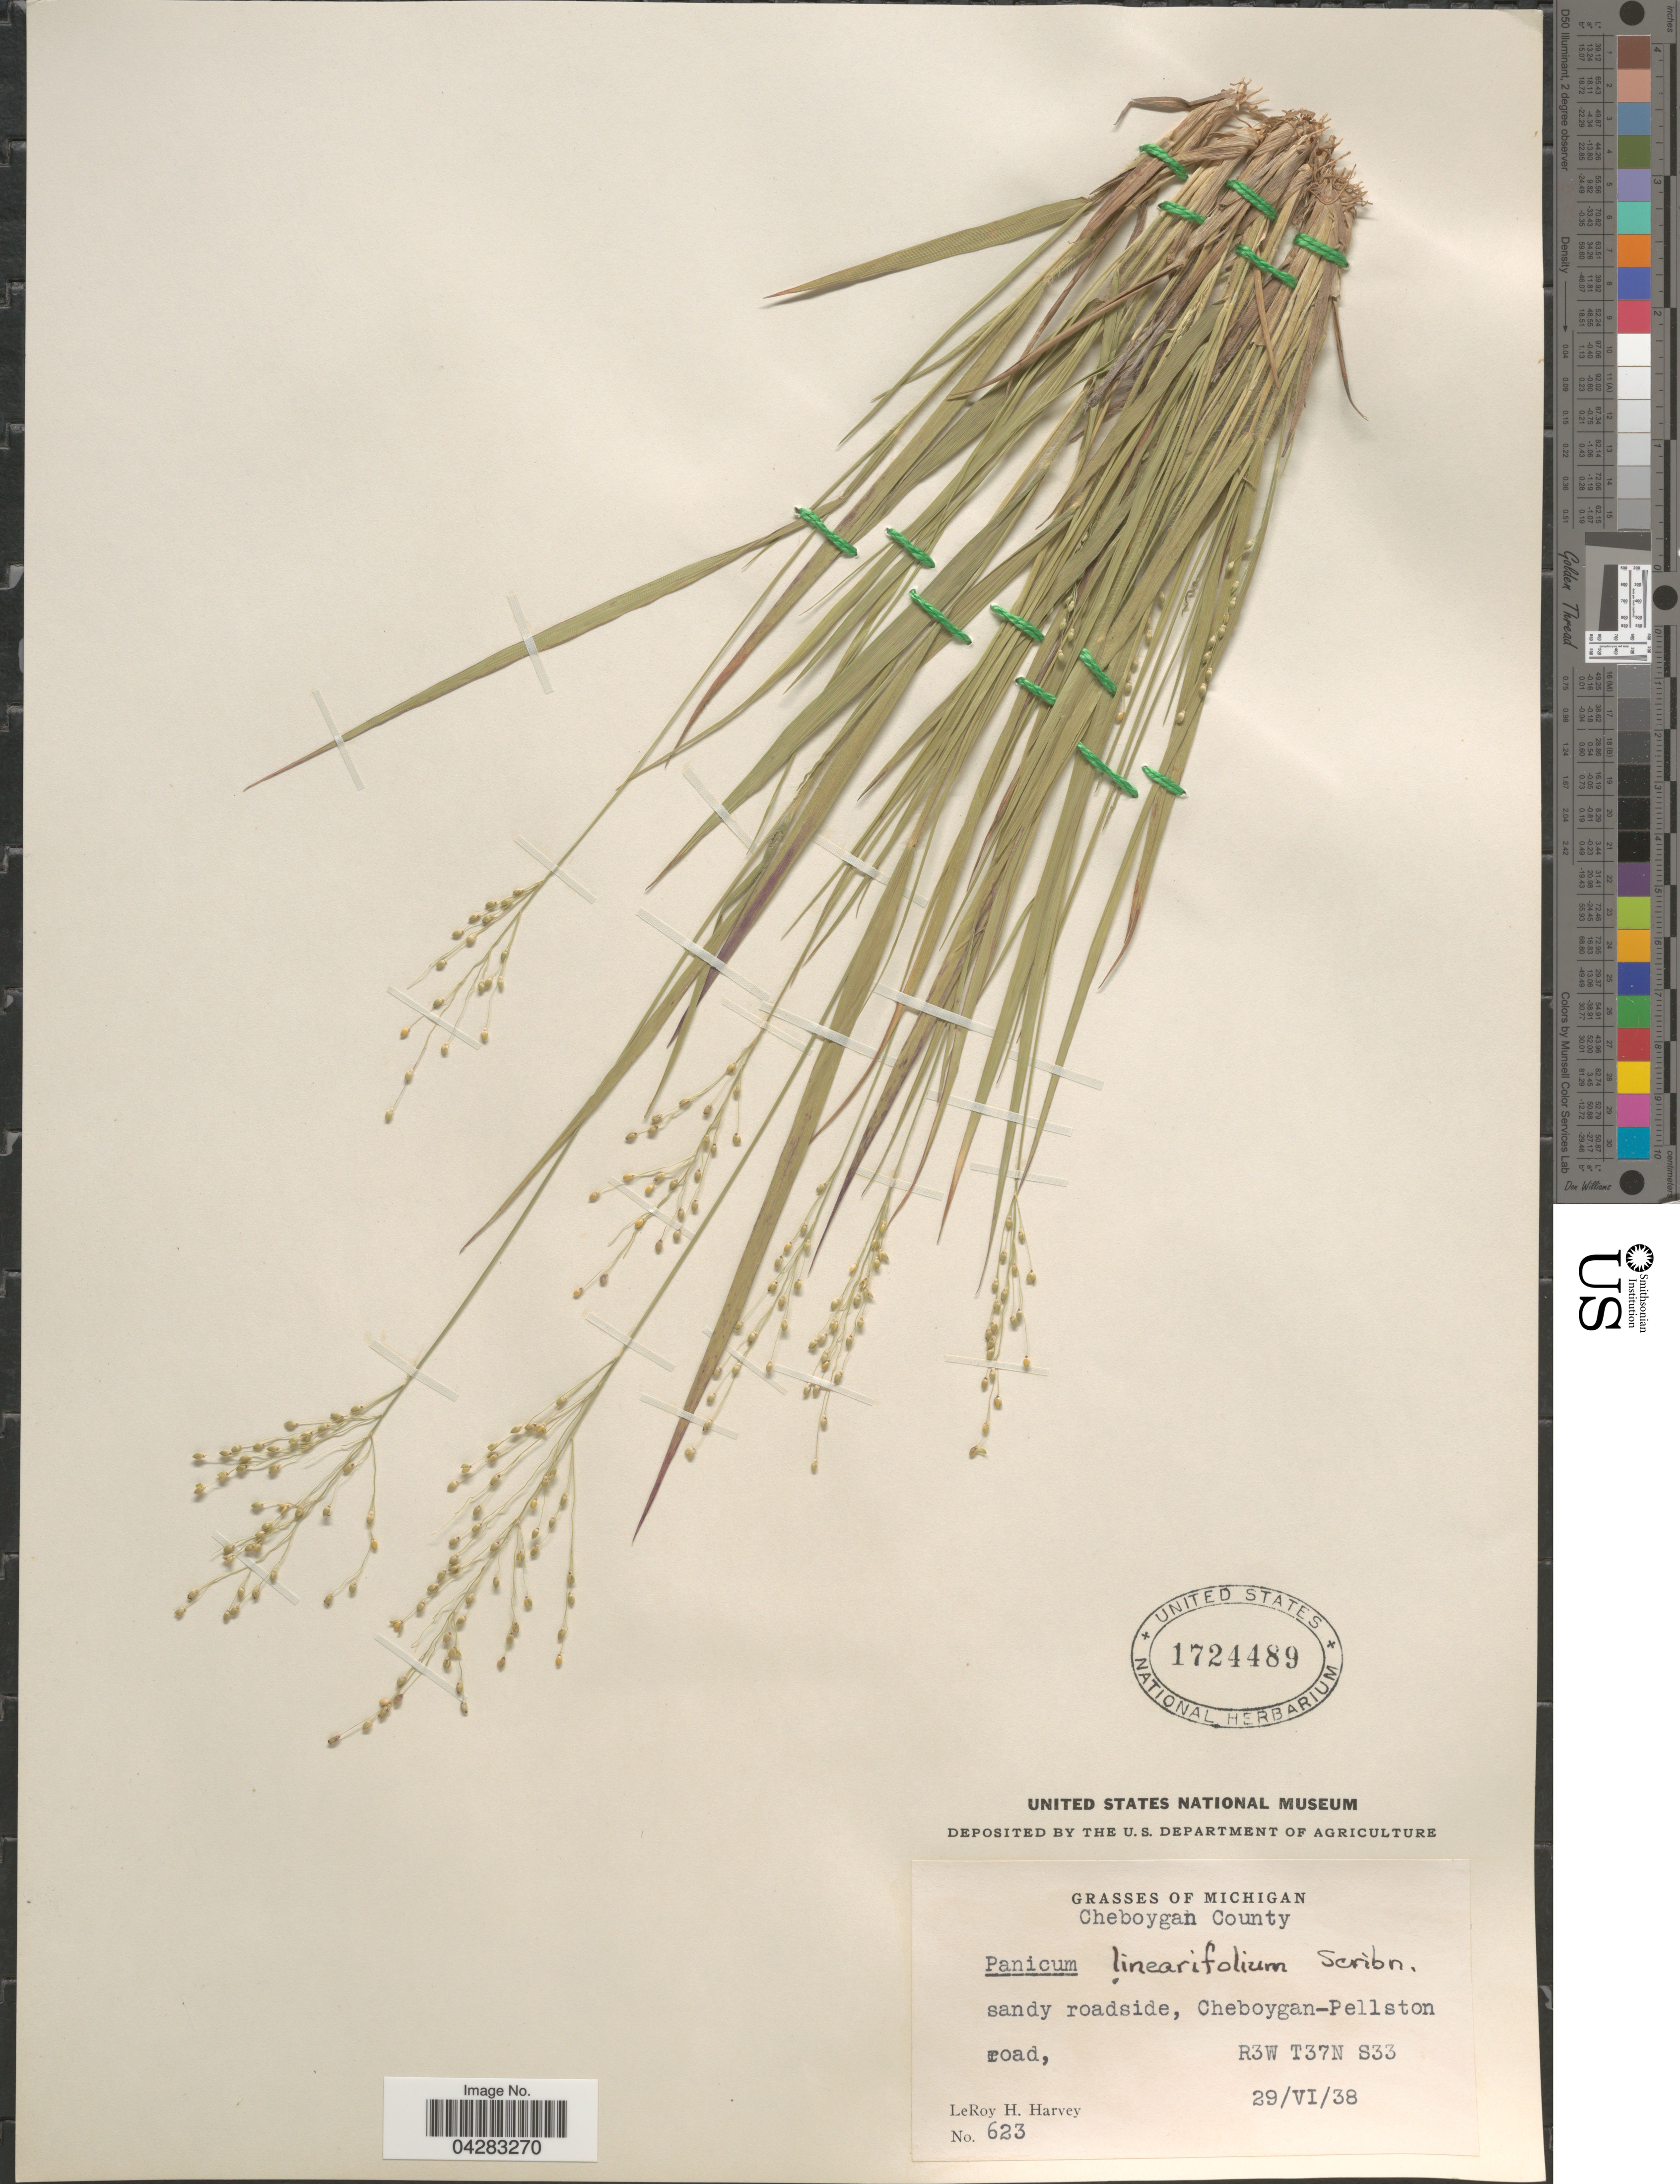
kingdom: Plantae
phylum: Tracheophyta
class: Liliopsida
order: Poales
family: Poaceae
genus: Dichanthelium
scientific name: Dichanthelium linearifolium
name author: (Scribn.) Gould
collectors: L. H. Harvey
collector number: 623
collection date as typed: Transcribed d/m/y: 29/6/38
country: United States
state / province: Michigan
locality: Cheboygan County. Sandy roadside, Cheboygan-Pellston road, R3W T37N S33.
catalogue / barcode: US 1724489